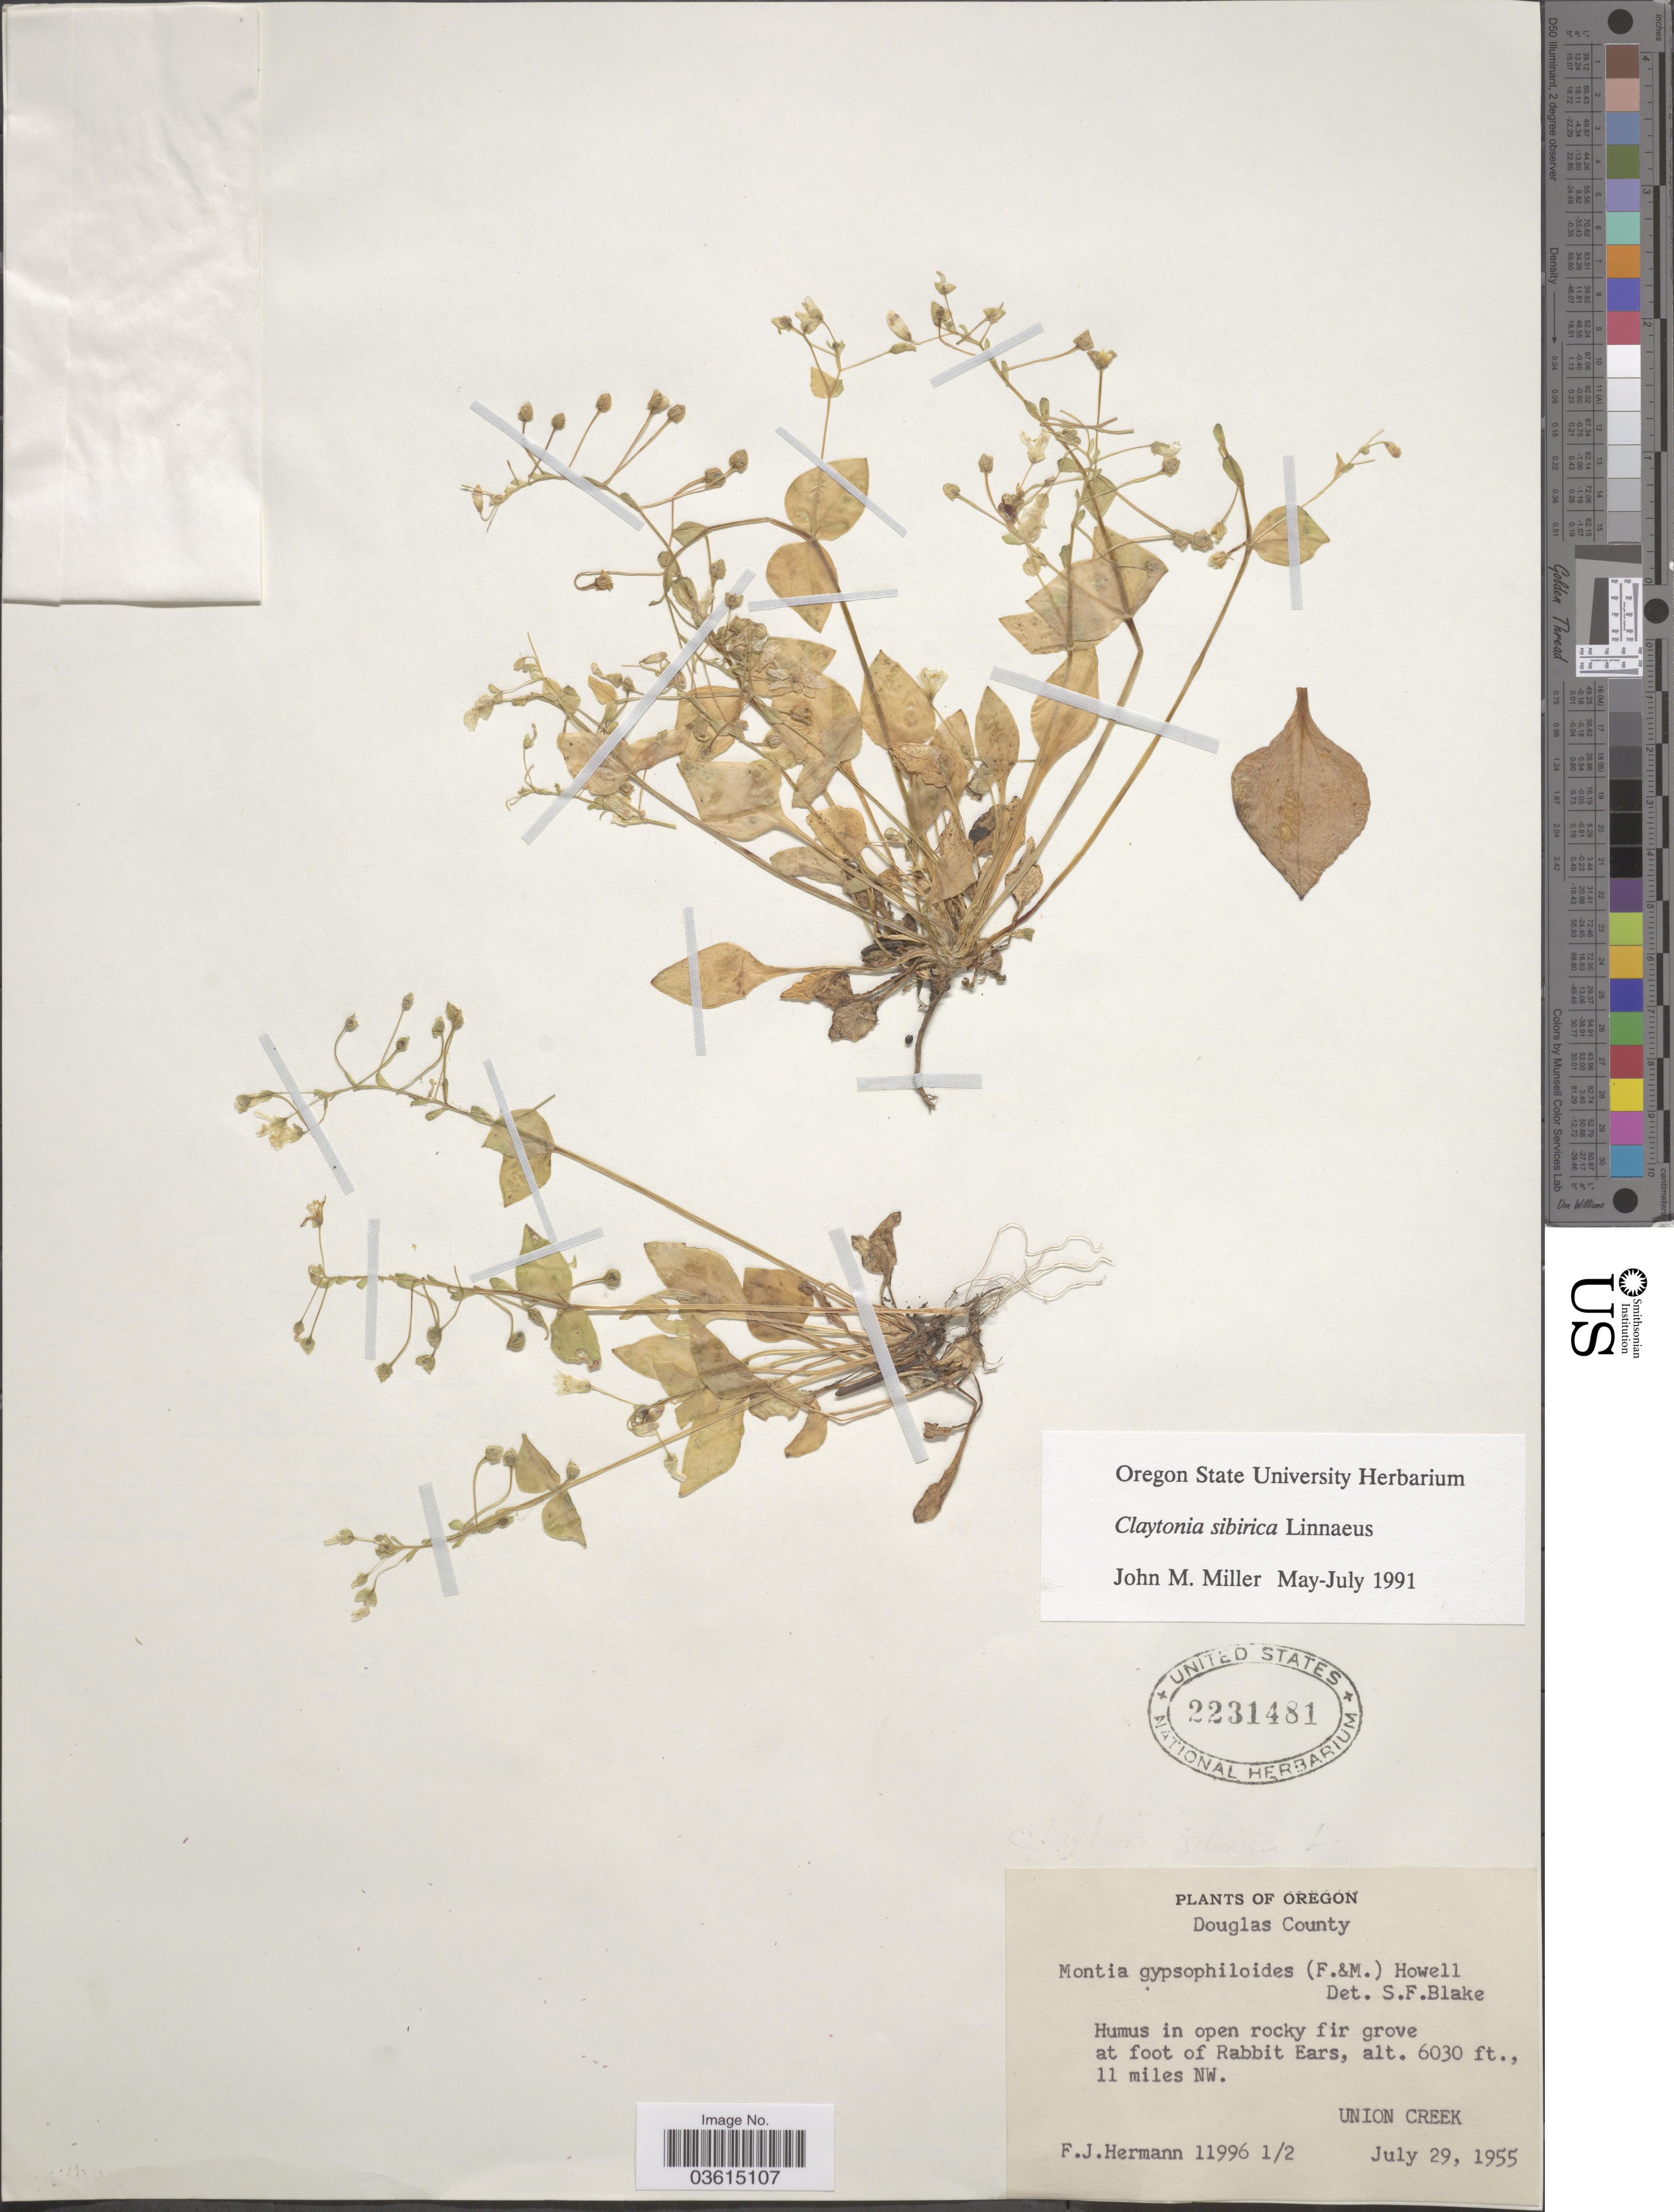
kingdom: Plantae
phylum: Tracheophyta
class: Magnoliopsida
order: Caryophyllales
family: Montiaceae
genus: Claytonia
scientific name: Claytonia sibirica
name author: L.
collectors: F. J. Hermann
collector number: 11996½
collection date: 1955-07-29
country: United States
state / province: Oregon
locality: Douglas County. At foot of Rabbit Ears, 11 miles NW. Union Creek.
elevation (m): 1838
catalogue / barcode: US 2231481